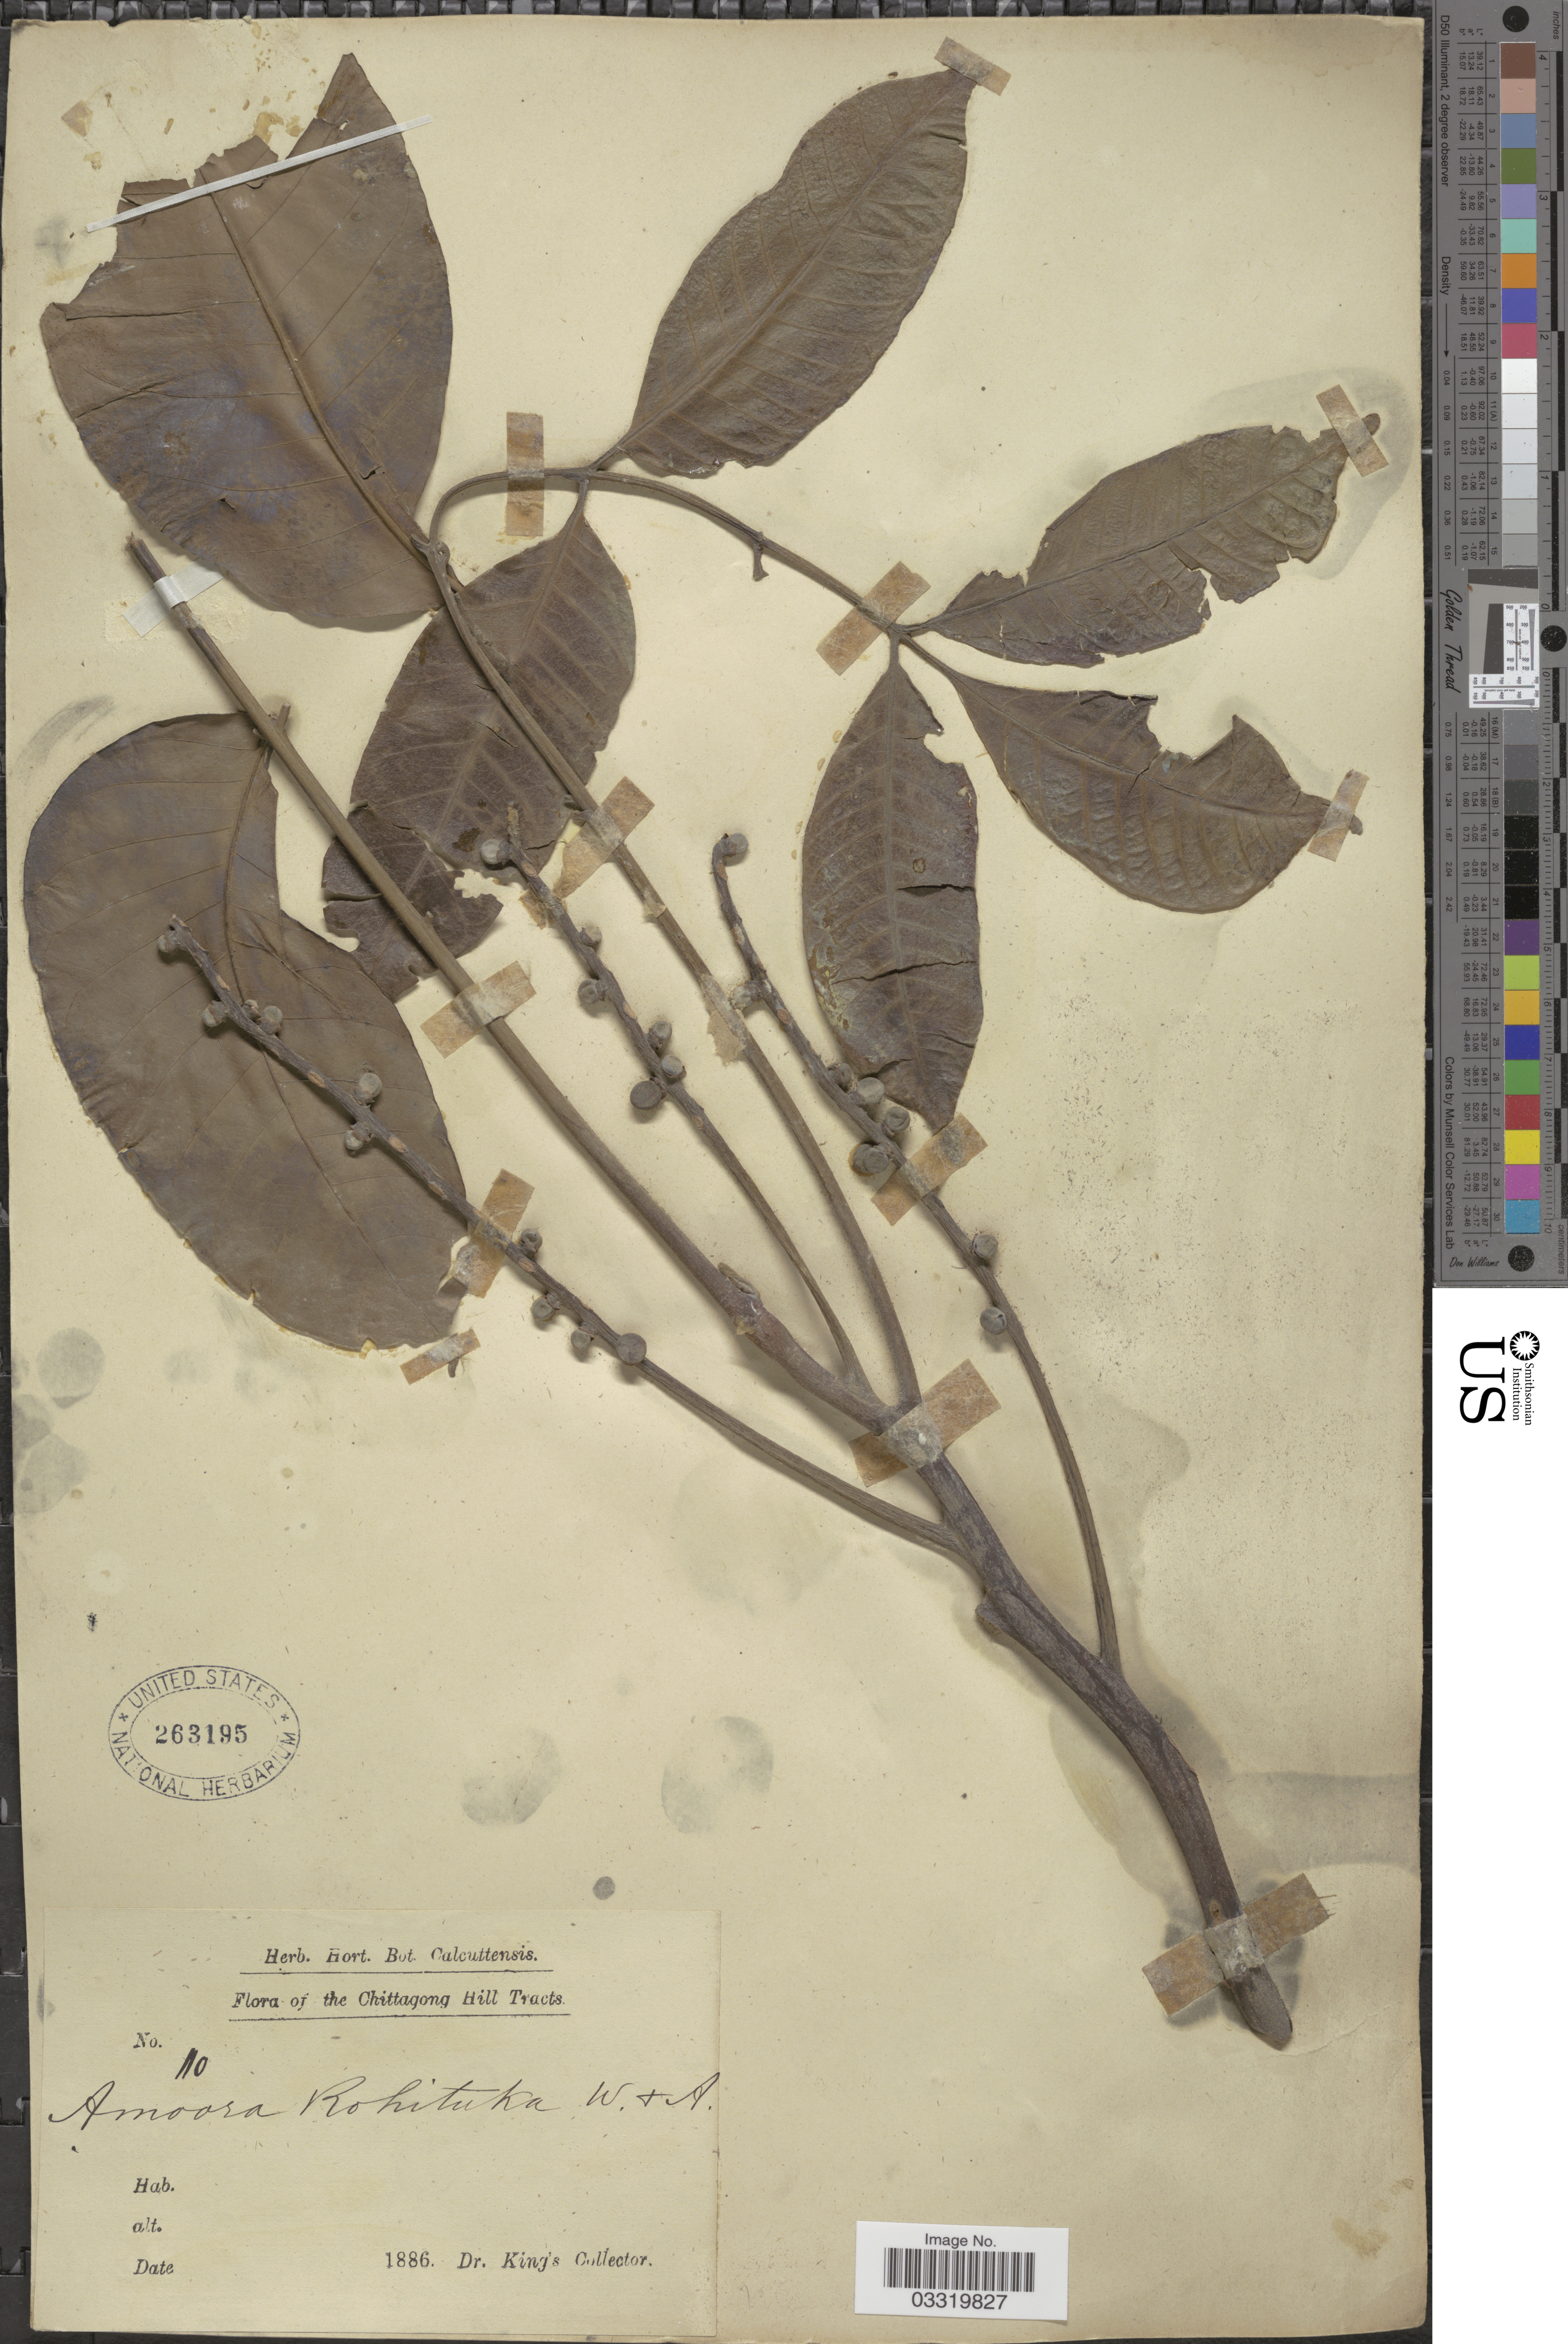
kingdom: Plantae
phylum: Tracheophyta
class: Magnoliopsida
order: Sapindales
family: Meliaceae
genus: Aphanamixis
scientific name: Aphanamixis polystachya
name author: (Wall.) R. Parker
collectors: Dr. King's collector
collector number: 110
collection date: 1886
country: Bangladesh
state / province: Chittagong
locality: Chittagong Hill Tracts.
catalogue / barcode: US 263195